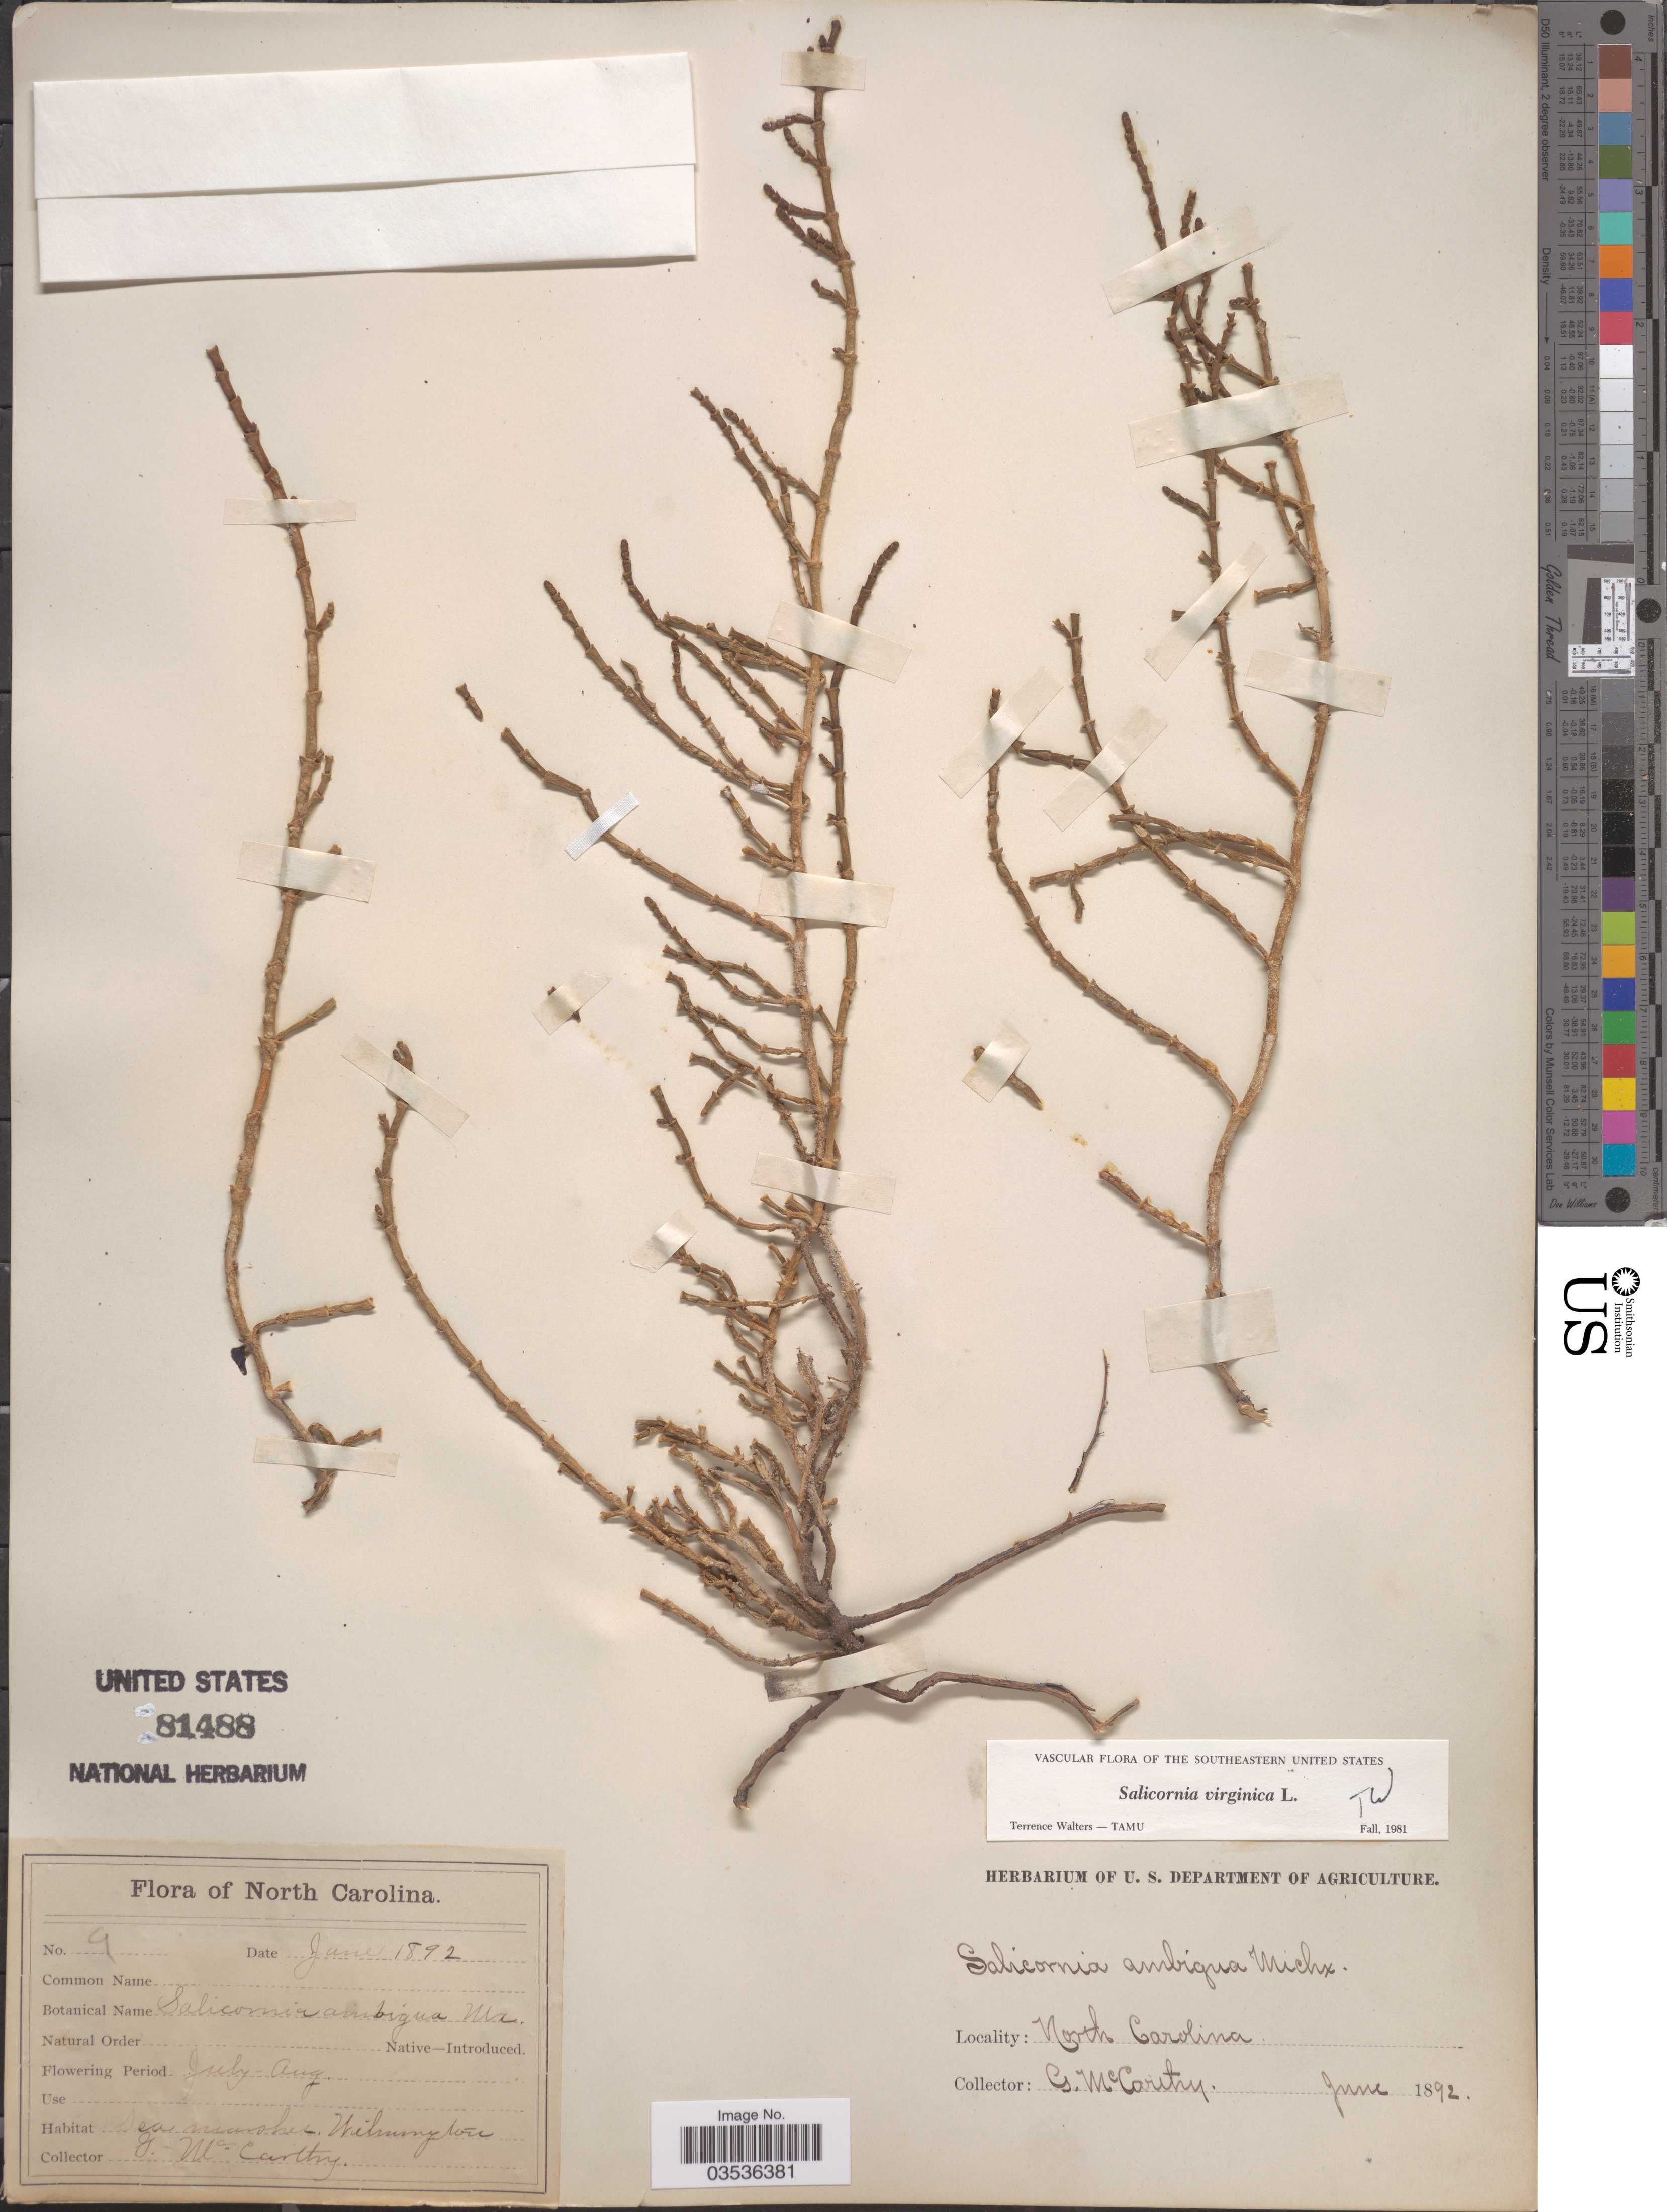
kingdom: Plantae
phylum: Tracheophyta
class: Magnoliopsida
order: Caryophyllales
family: Amaranthaceae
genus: Salicornia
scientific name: Salicornia ambigua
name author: Michx.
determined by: Strong, Mark T., (BOT), Smithsonian Institution - National Museum of Natural History (UNITED STATES)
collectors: G. McCarthy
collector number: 9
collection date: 1892-06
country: United States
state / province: North Carolina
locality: Wilmington.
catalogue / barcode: US 81488